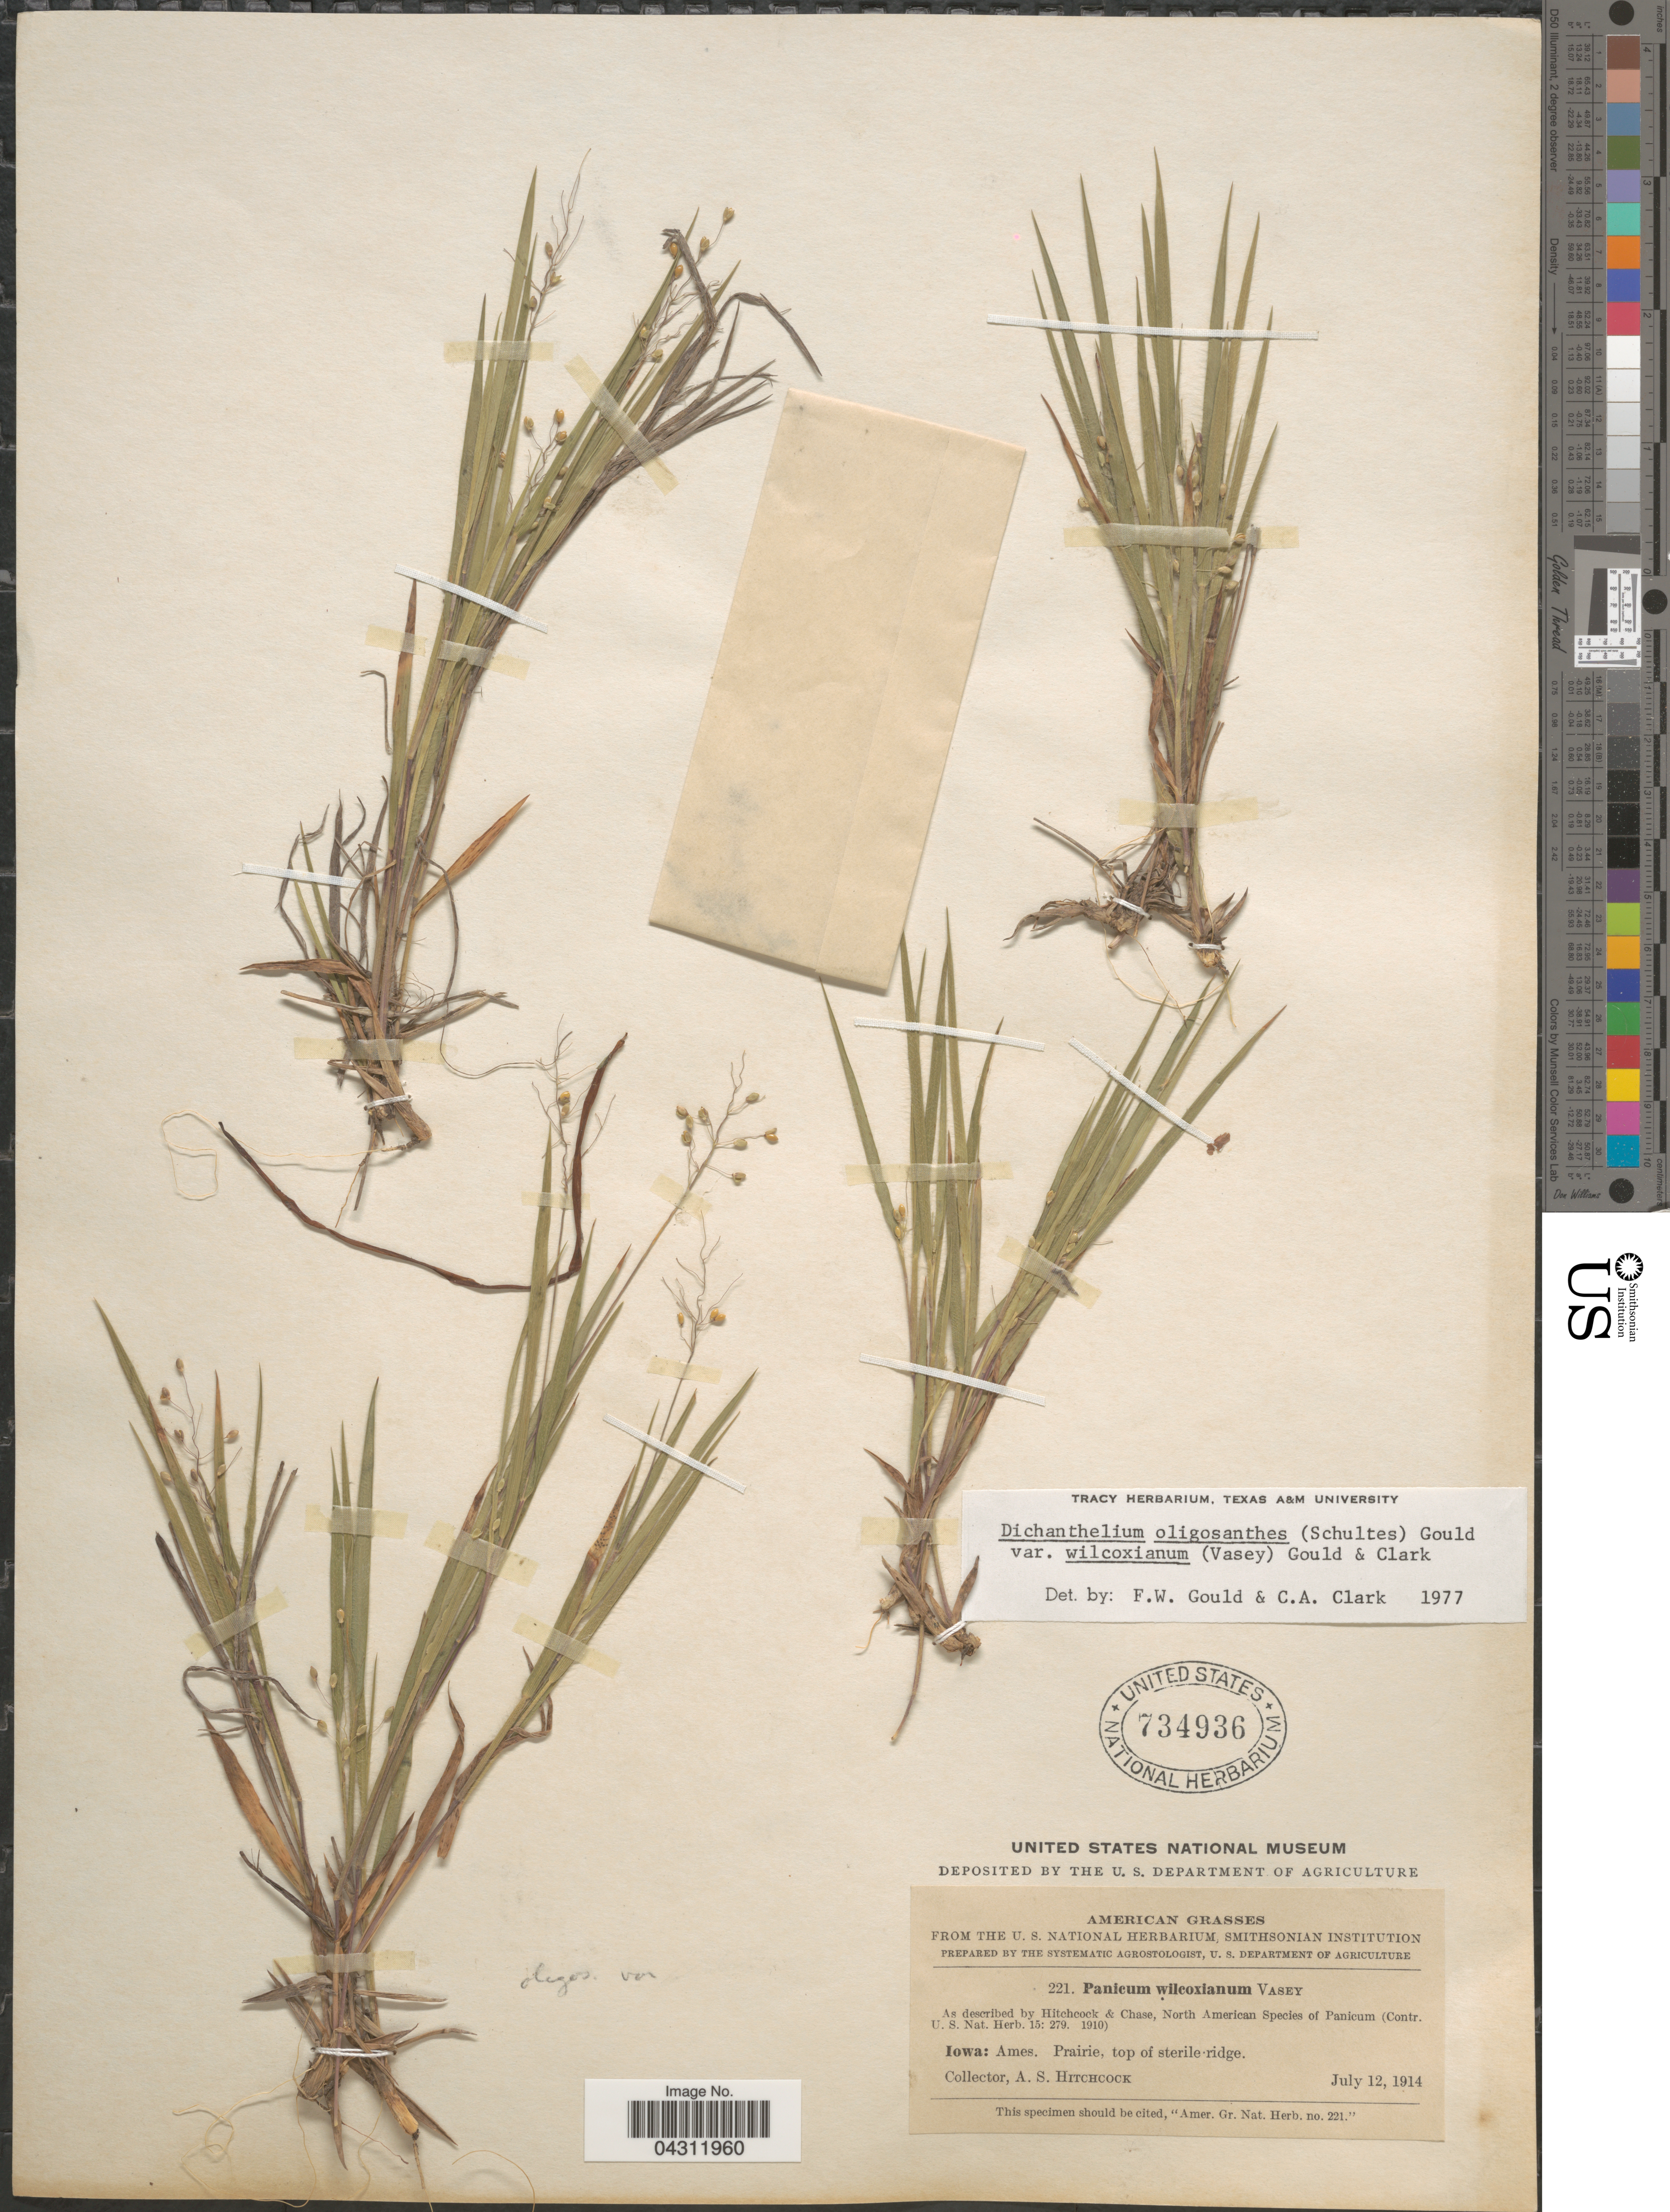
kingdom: Plantae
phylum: Tracheophyta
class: Liliopsida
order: Poales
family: Poaceae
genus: Dichanthelium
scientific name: Dichanthelium wilcoxianum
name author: Freckmann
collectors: A. S. Hitchcock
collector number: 221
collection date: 1914-07-12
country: United States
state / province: Iowa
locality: Ames.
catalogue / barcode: US 734936